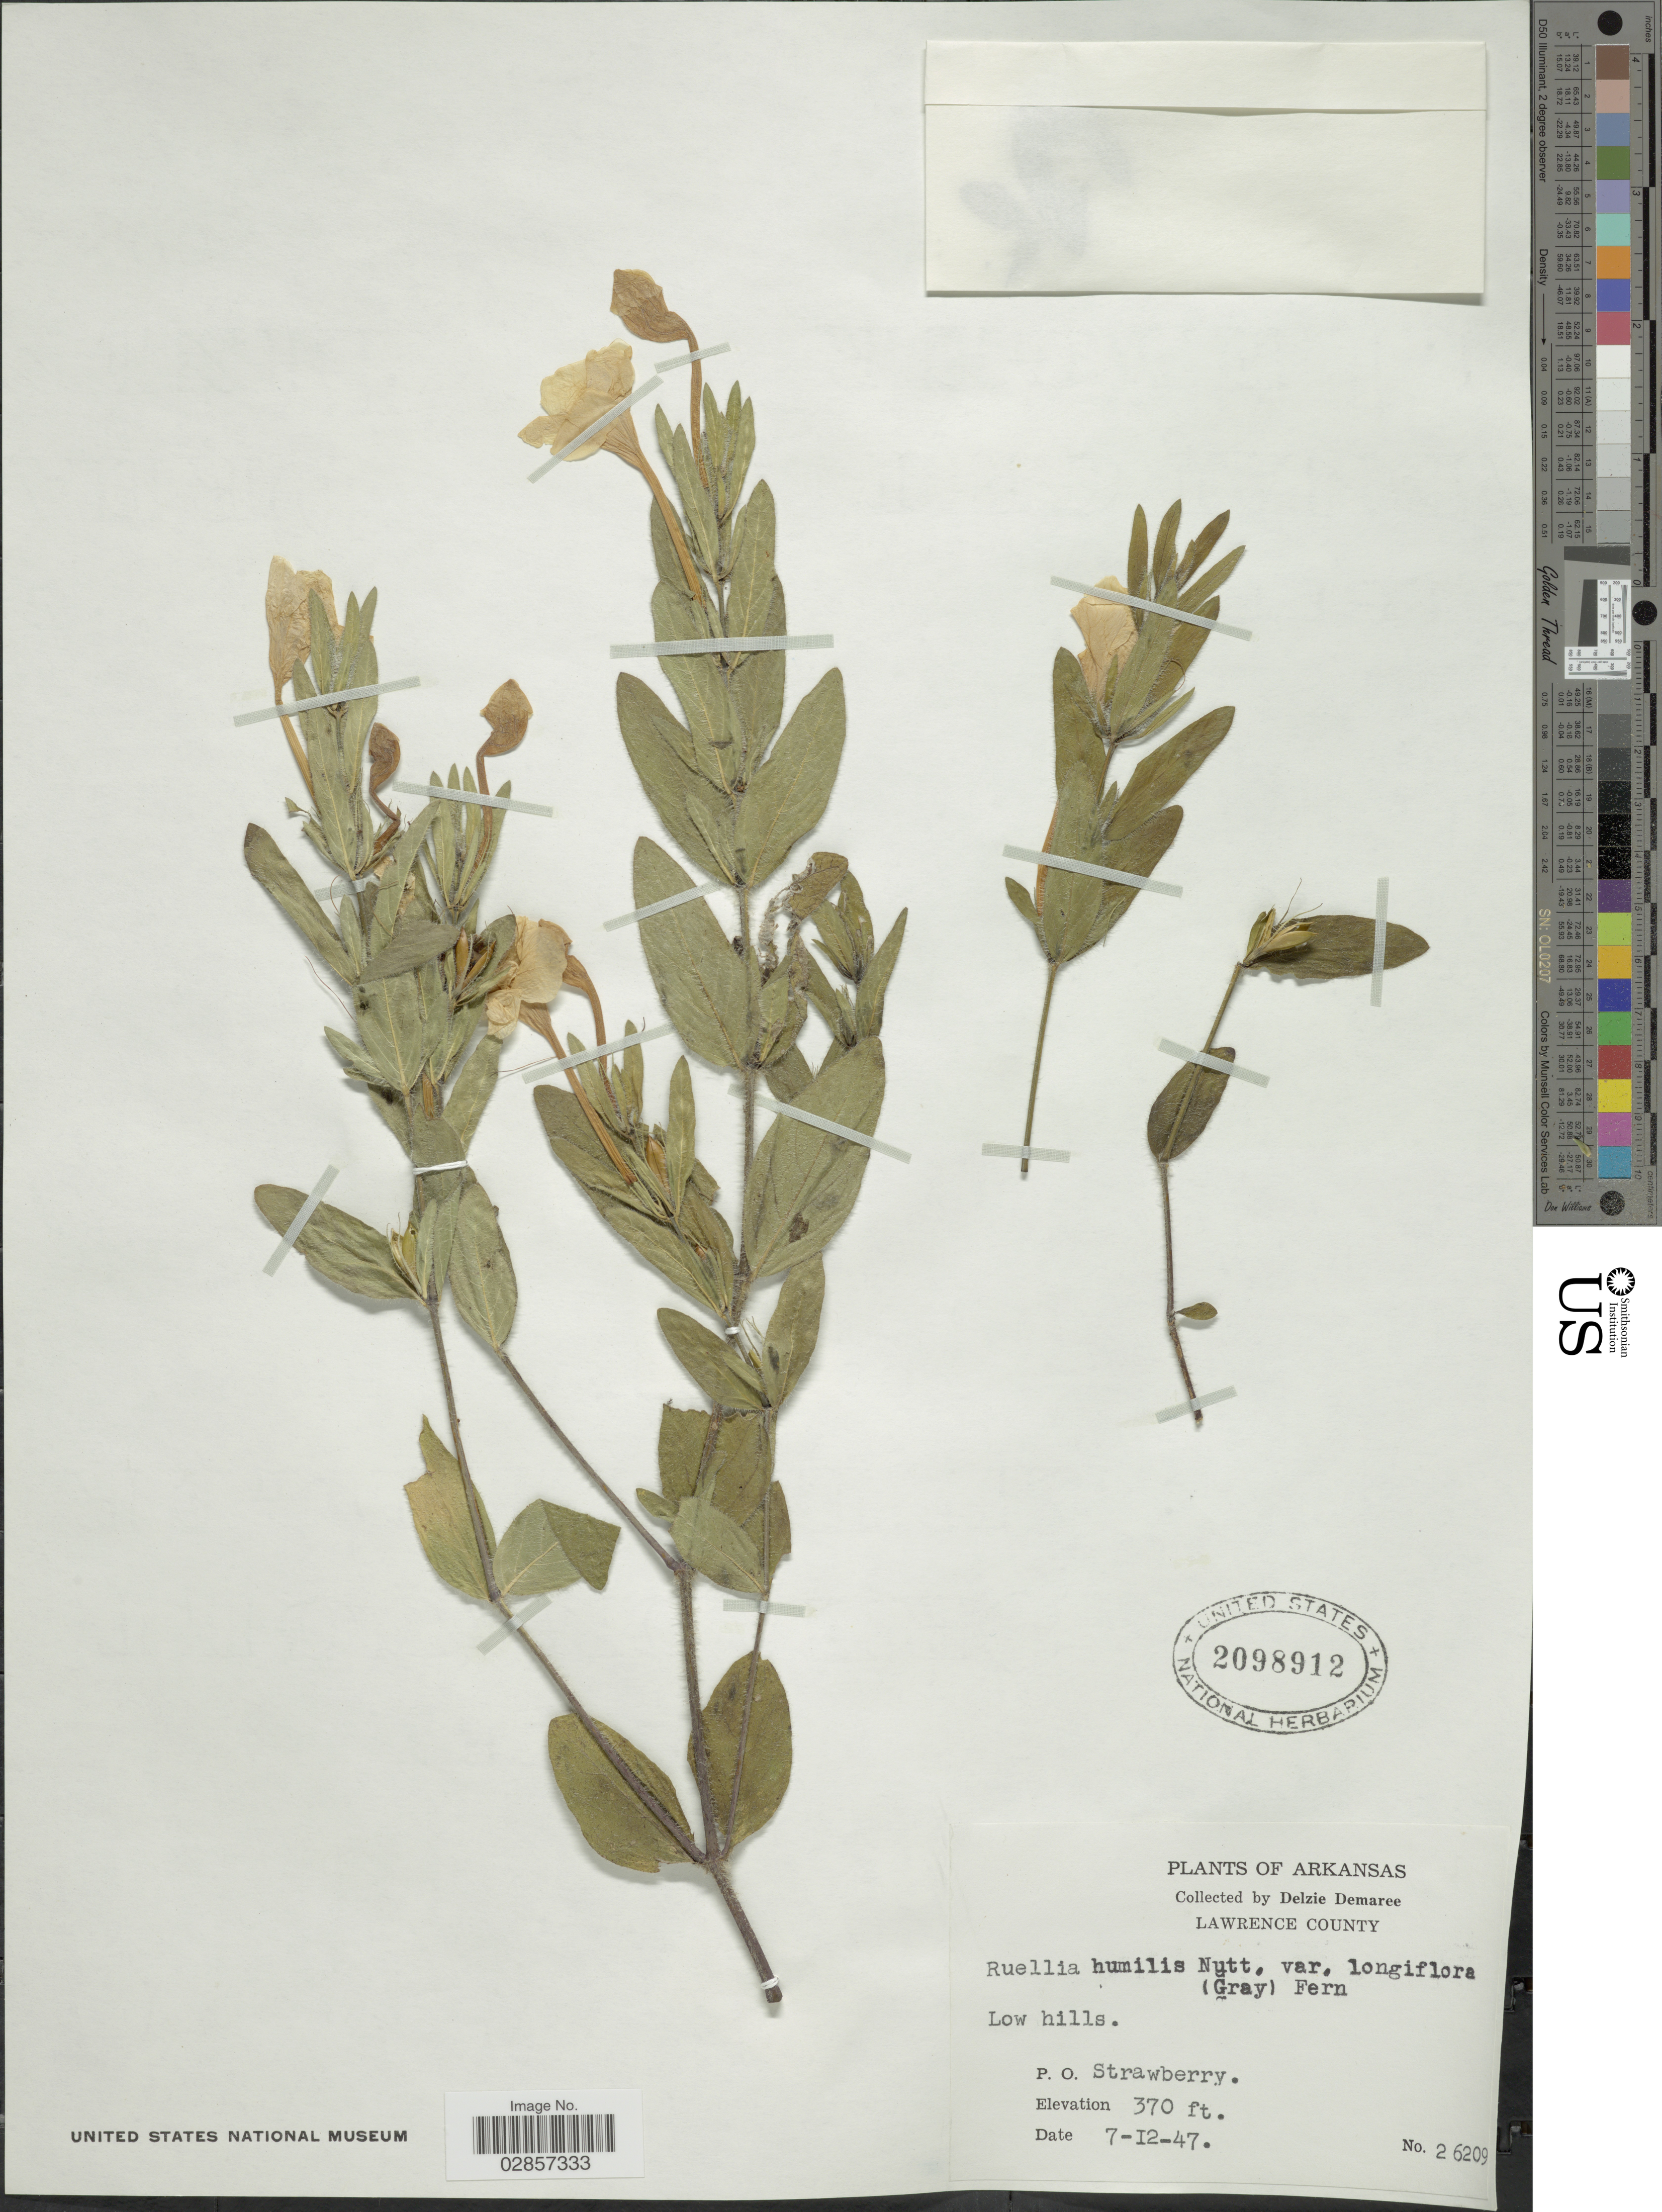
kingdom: Plantae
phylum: Tracheophyta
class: Magnoliopsida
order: Lamiales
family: Acanthaceae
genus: Ruellia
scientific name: Ruellia humilis var. longiflora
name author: (A. Gray) Fernald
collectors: D. Demaree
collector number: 26209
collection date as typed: Transcribed d/m/y: 12/7/47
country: United States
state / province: Arkansas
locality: Lawrence County, P.O. Strawberry.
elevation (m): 113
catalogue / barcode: US 2098912